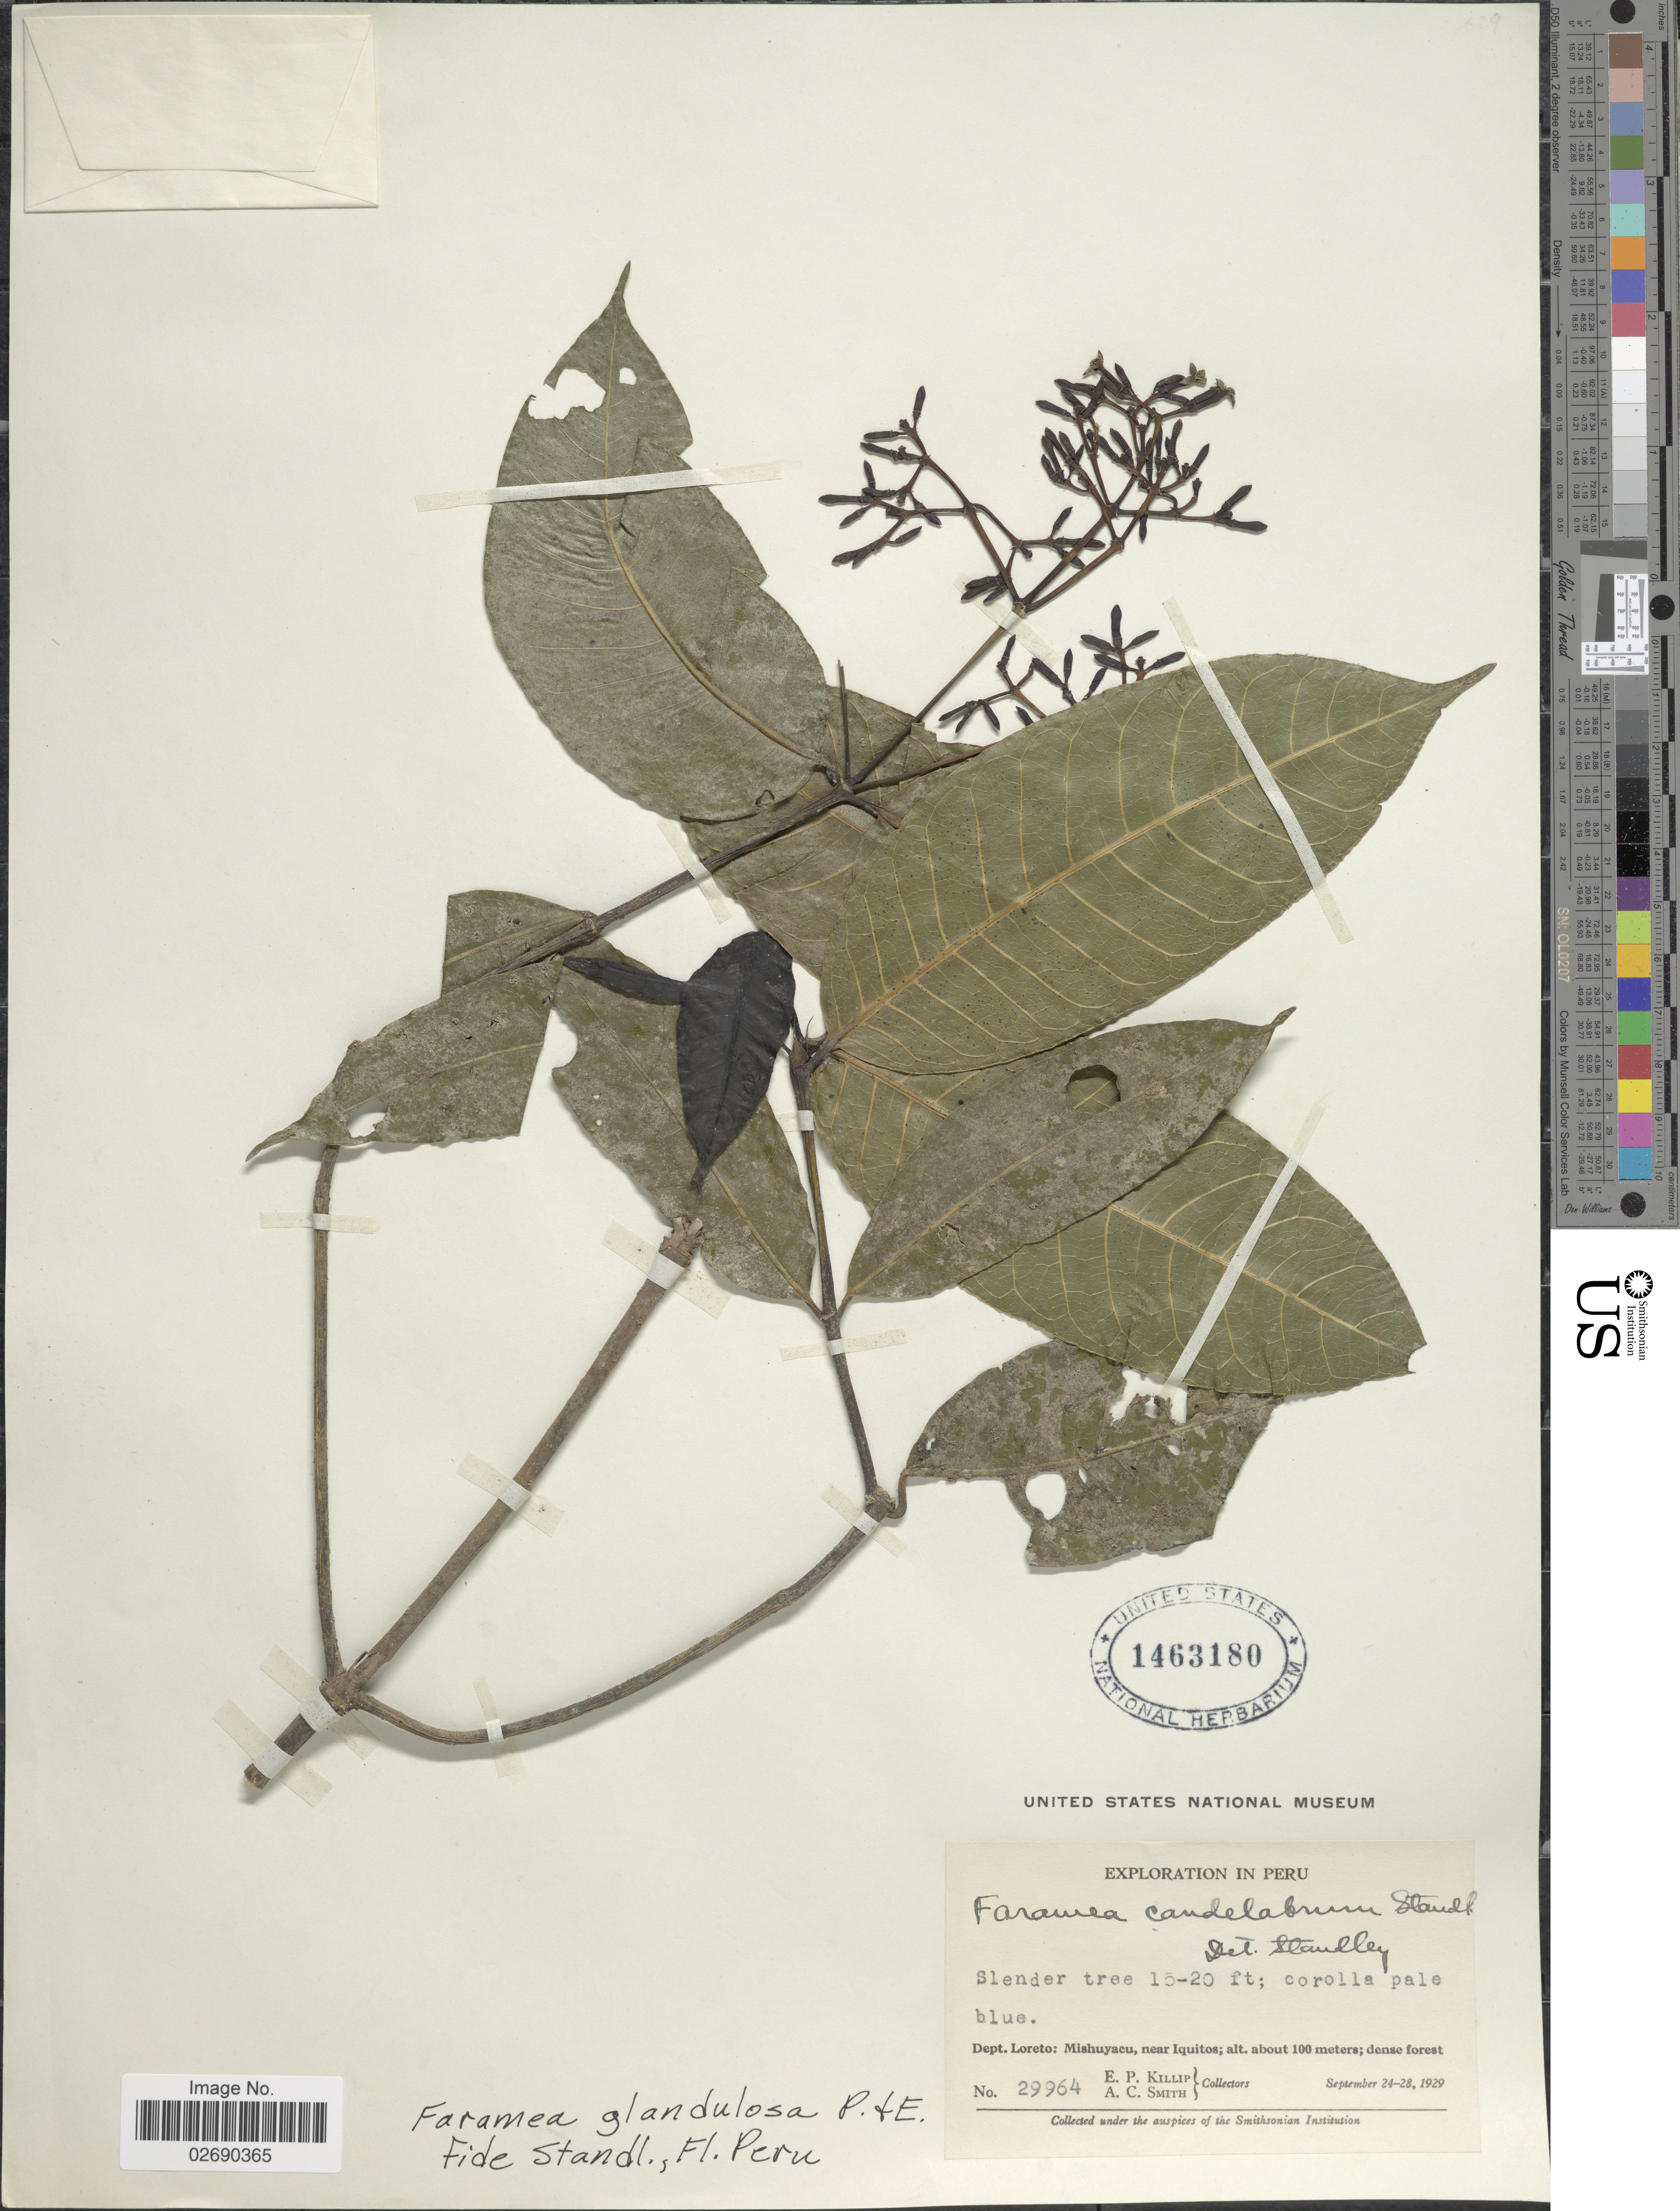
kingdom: Plantae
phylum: Tracheophyta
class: Magnoliopsida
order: Gentianales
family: Rubiaceae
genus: Faramea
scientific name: Faramea glandulosa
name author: Poepp.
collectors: E. P. Killip & A. C. Smith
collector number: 29964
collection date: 1929-09-24/1929-09-28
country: Peru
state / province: Loreto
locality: Dept. Loreto: Mishuyacu, near Iquitos; dense forest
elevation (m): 100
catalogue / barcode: US 1463180